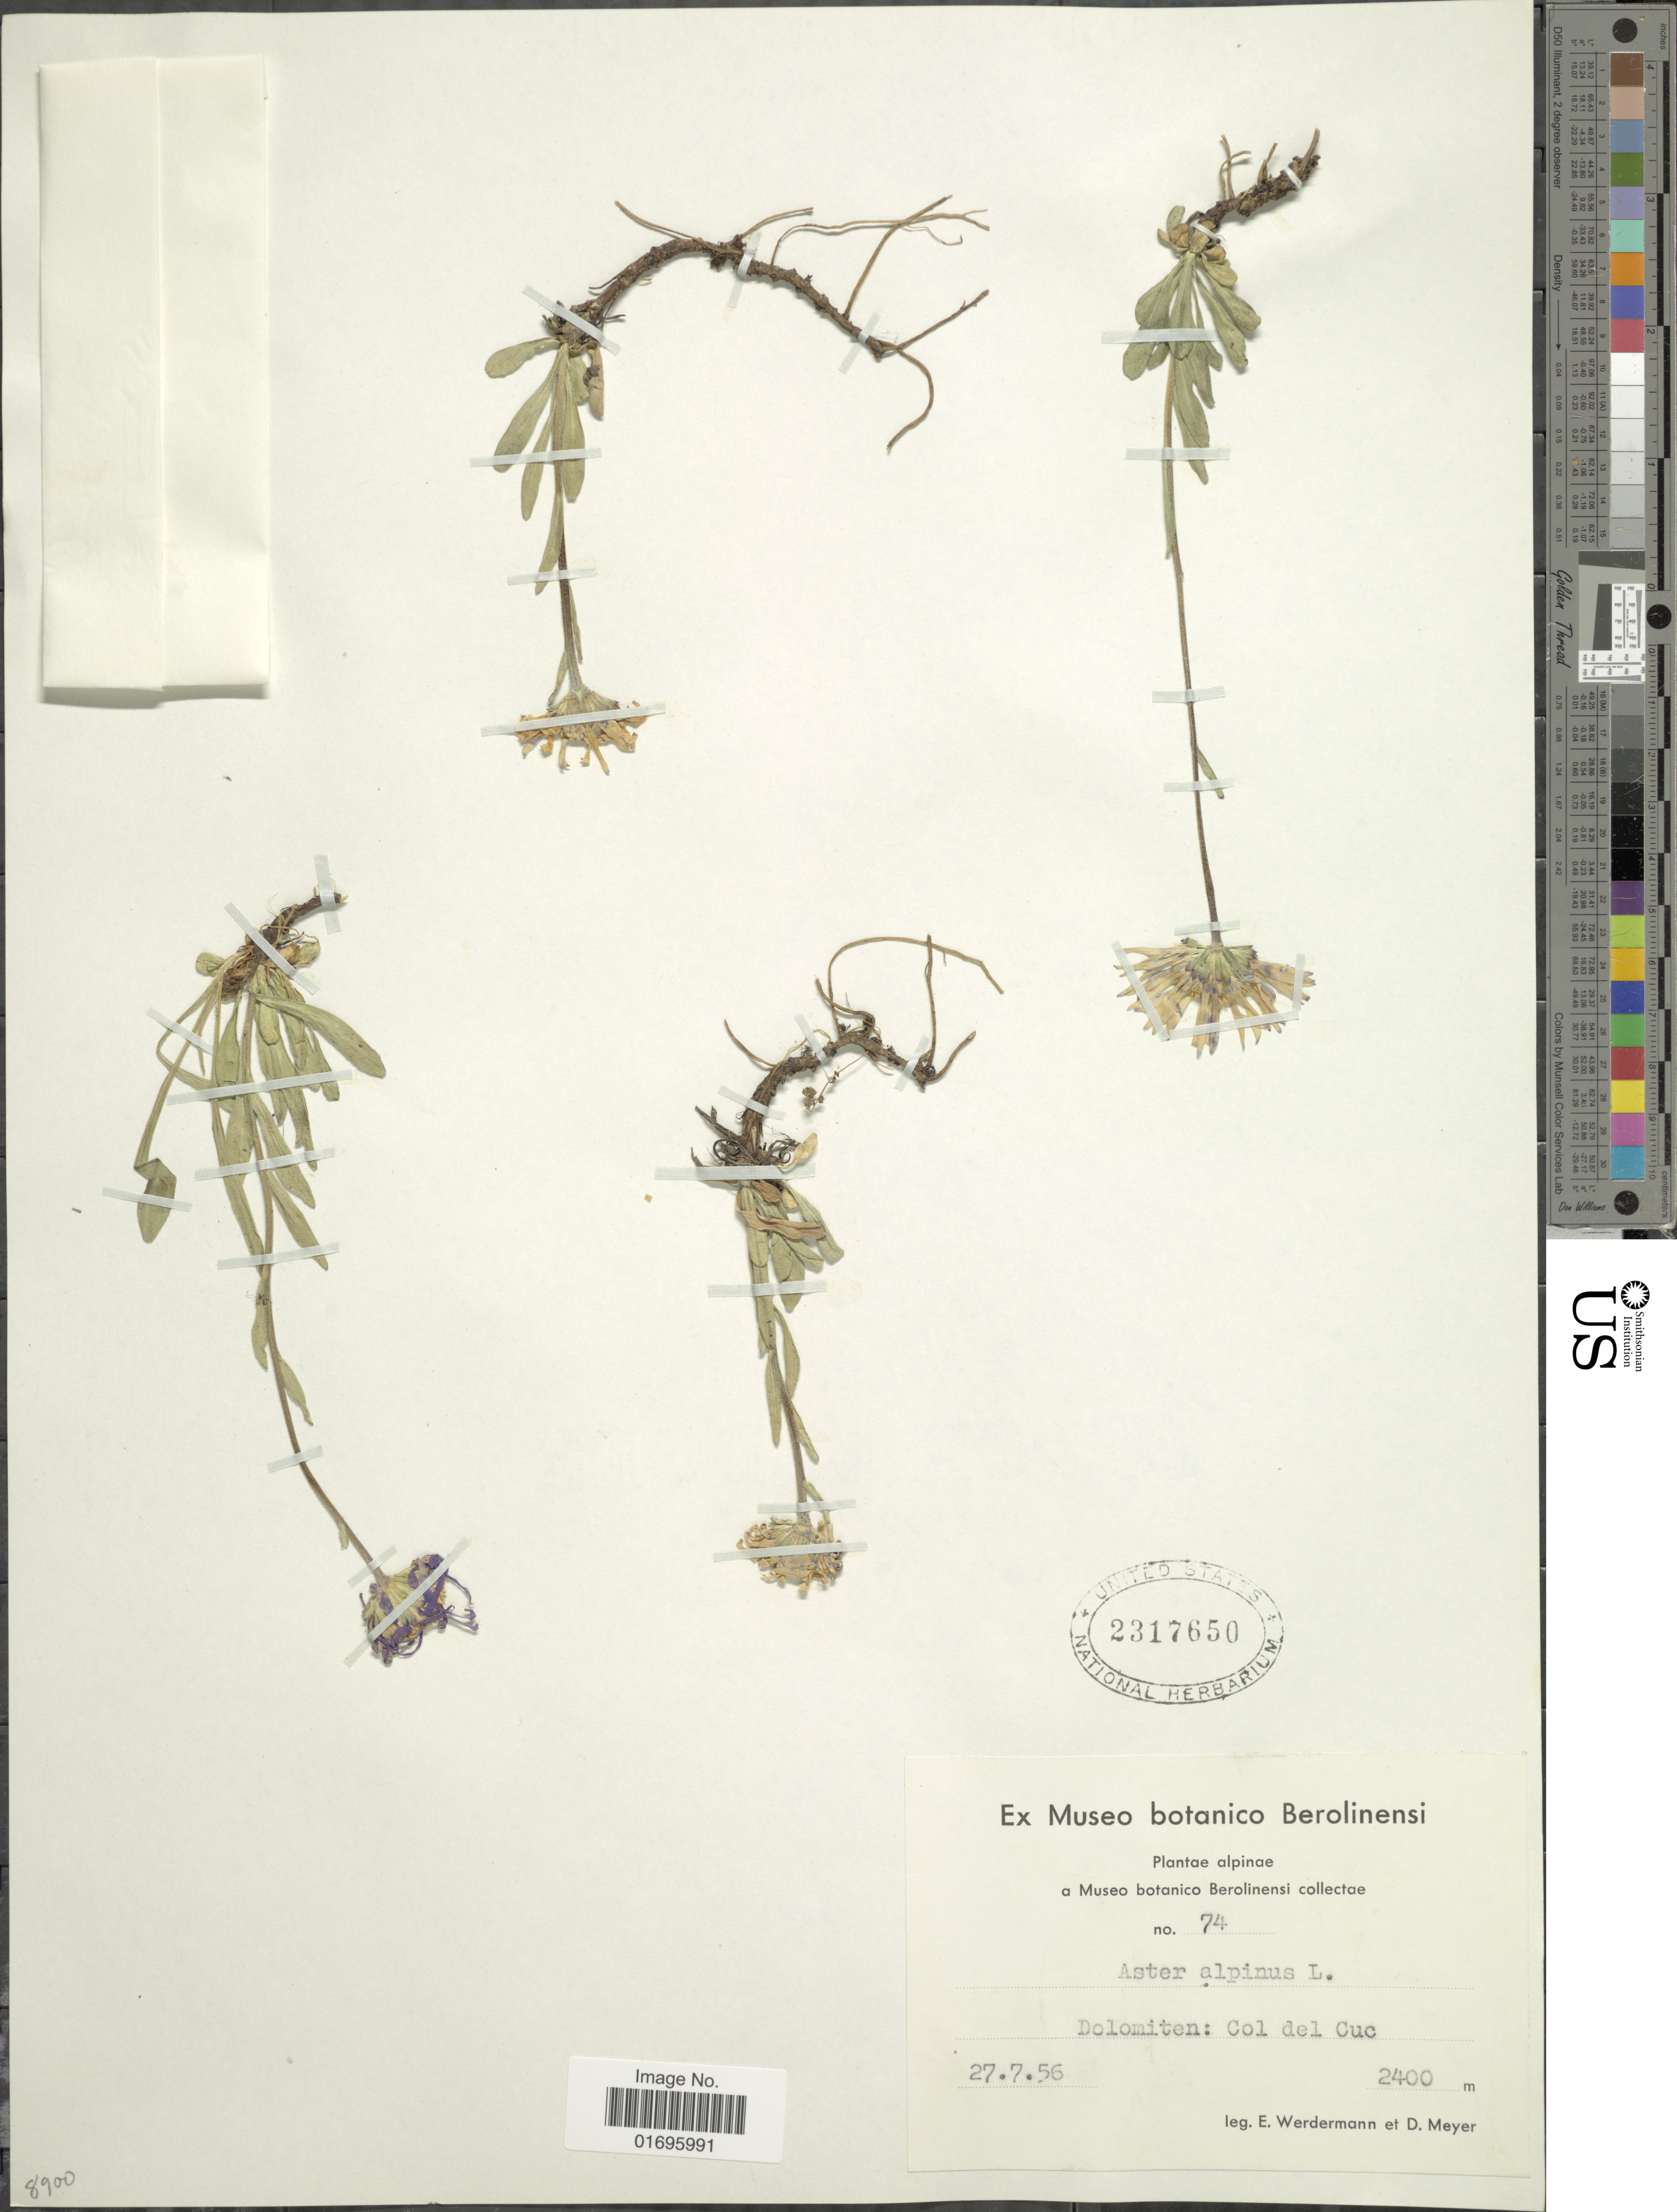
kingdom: Plantae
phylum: Tracheophyta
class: Magnoliopsida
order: Asterales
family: Asteraceae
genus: Aster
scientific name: Aster alpinus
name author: L.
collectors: E. Werdermann & D. Meyer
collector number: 74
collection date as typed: Transcribed d/m/y: 27/7/56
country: Italy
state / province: Trentino-Alto Adige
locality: Dolomiten: Col del Cuc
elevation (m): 2400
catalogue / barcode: US 2317650